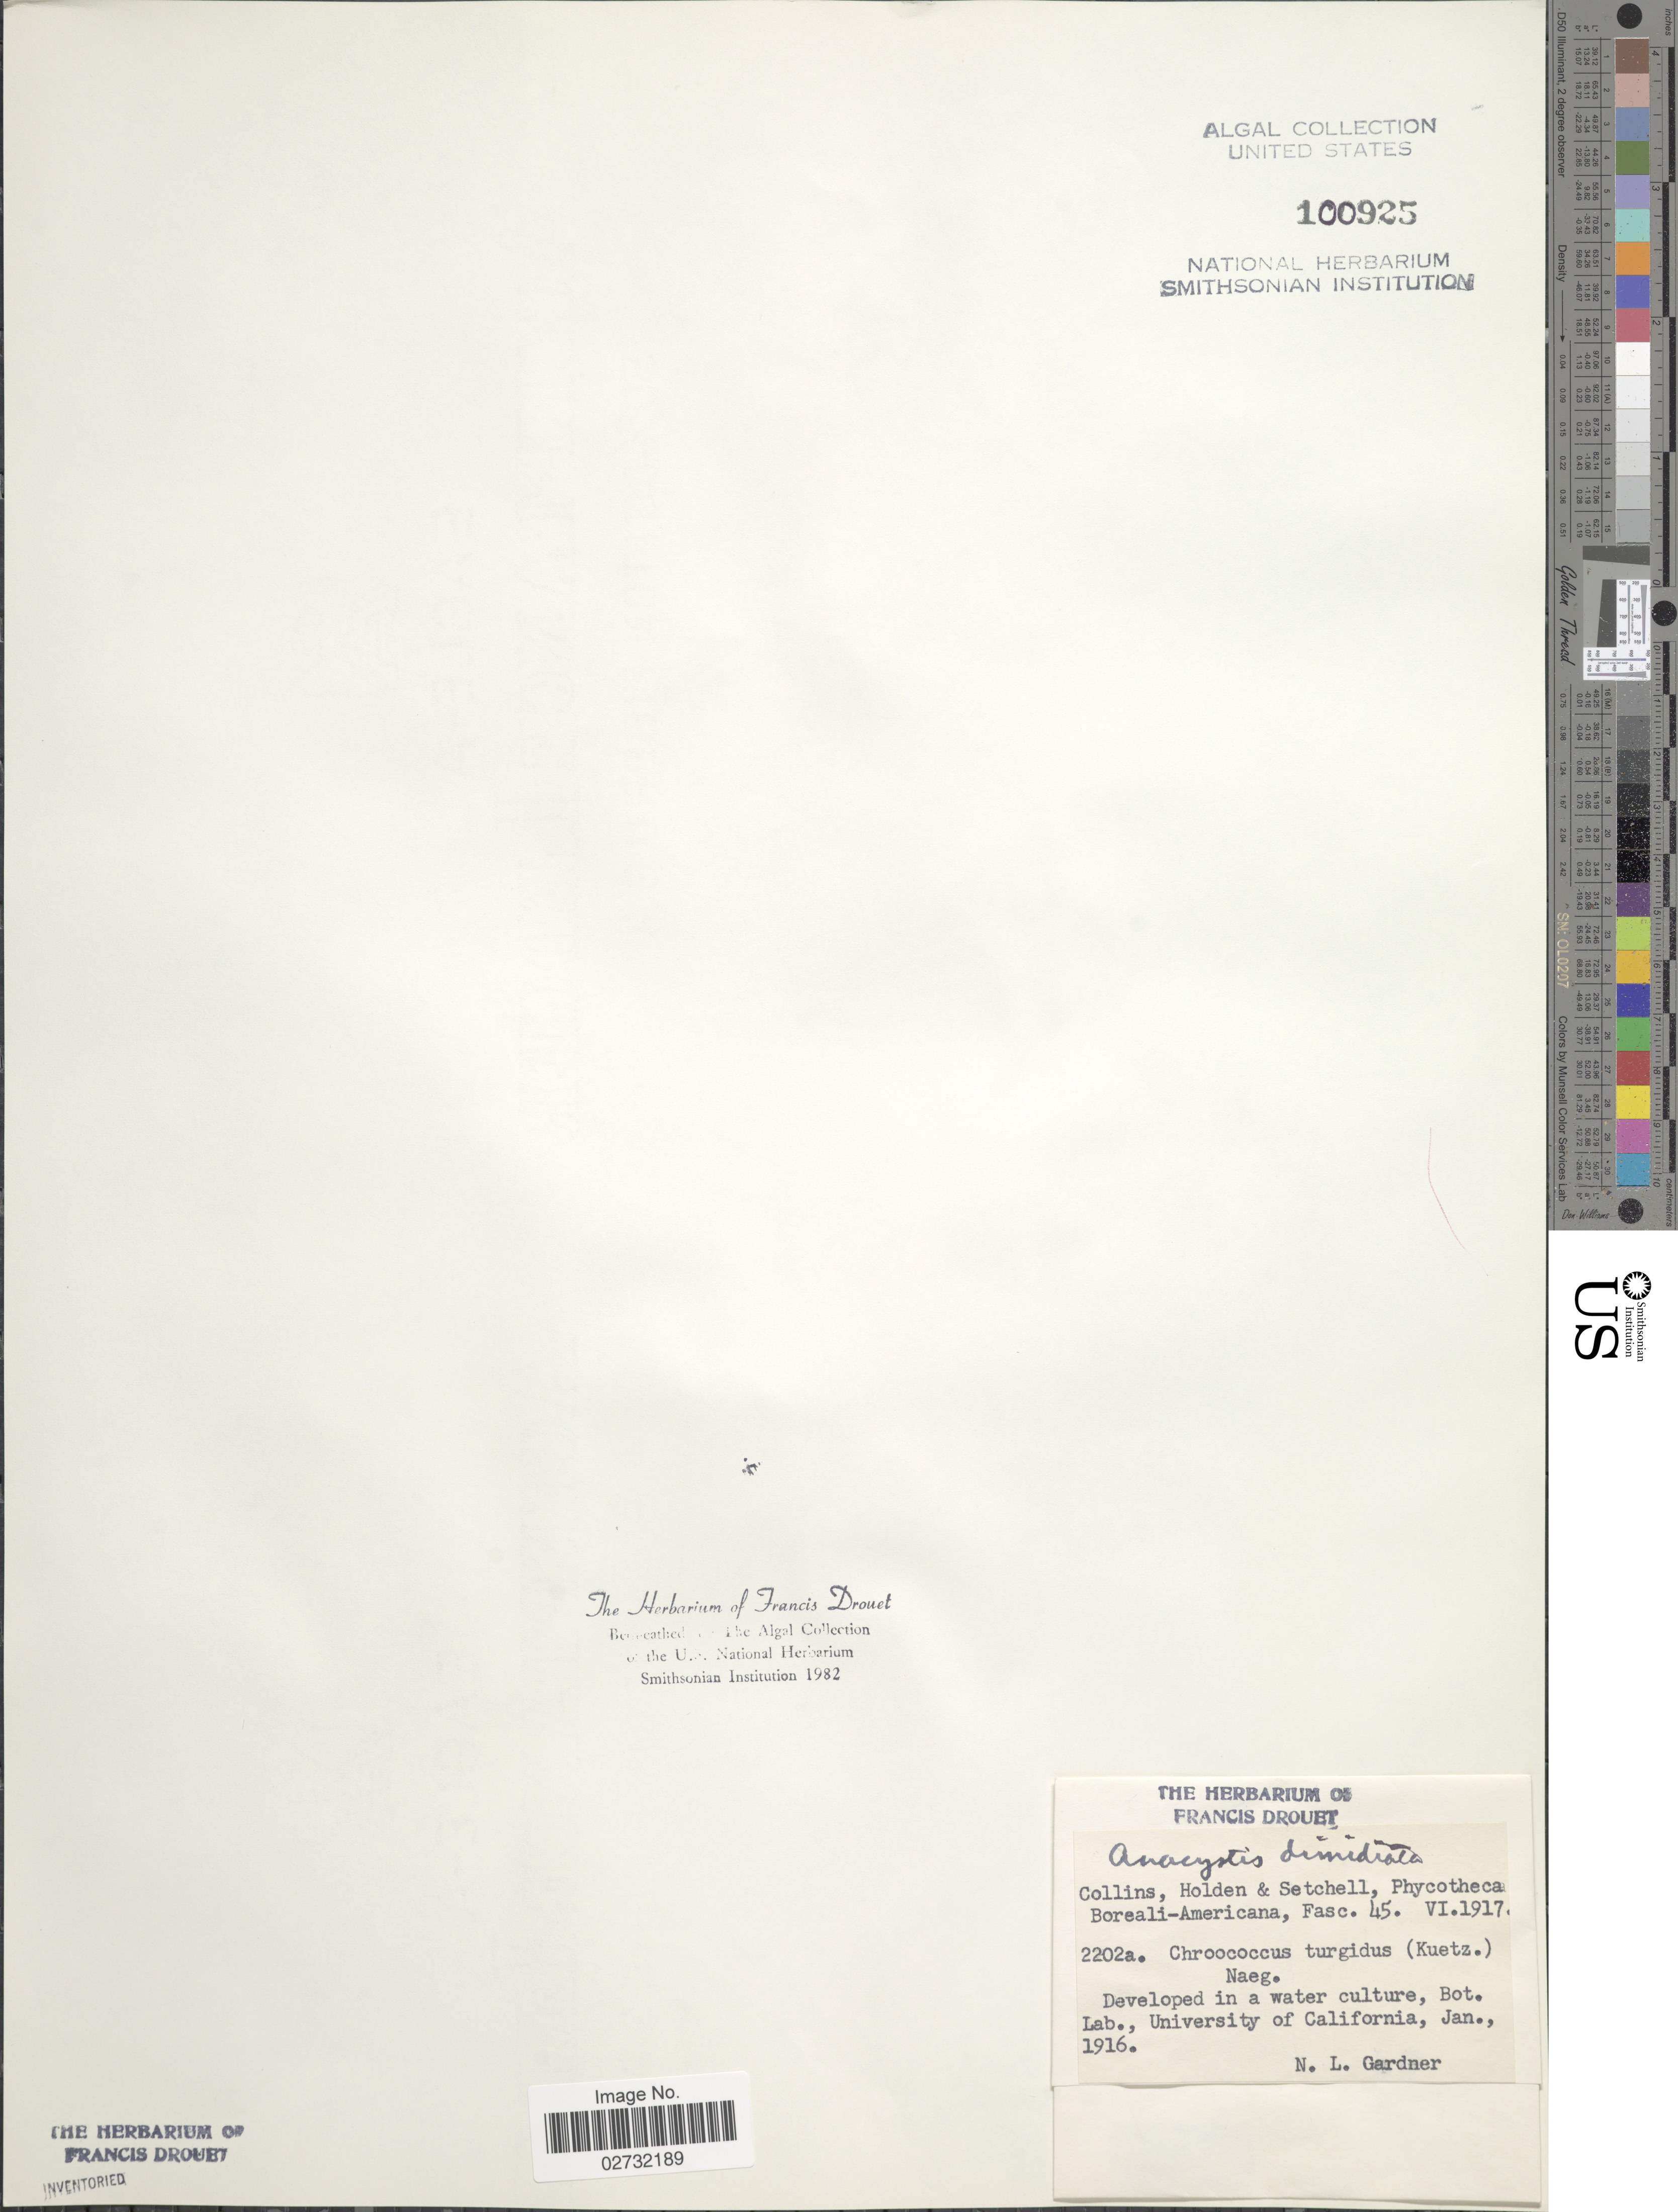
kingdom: Bacteria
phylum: Cyanobacteria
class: Cyanobacteriia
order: Cyanobacteriales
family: Chroococcaceae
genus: Anacystis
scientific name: Anacystis dimidiata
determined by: Drouet, F. E.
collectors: N. Gardner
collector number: NLG 2202a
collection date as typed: Jan 1916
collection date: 1916-01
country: United States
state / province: California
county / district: Alameda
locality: Berkeley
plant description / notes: Cultured, Berkeley, University of California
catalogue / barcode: US 100925